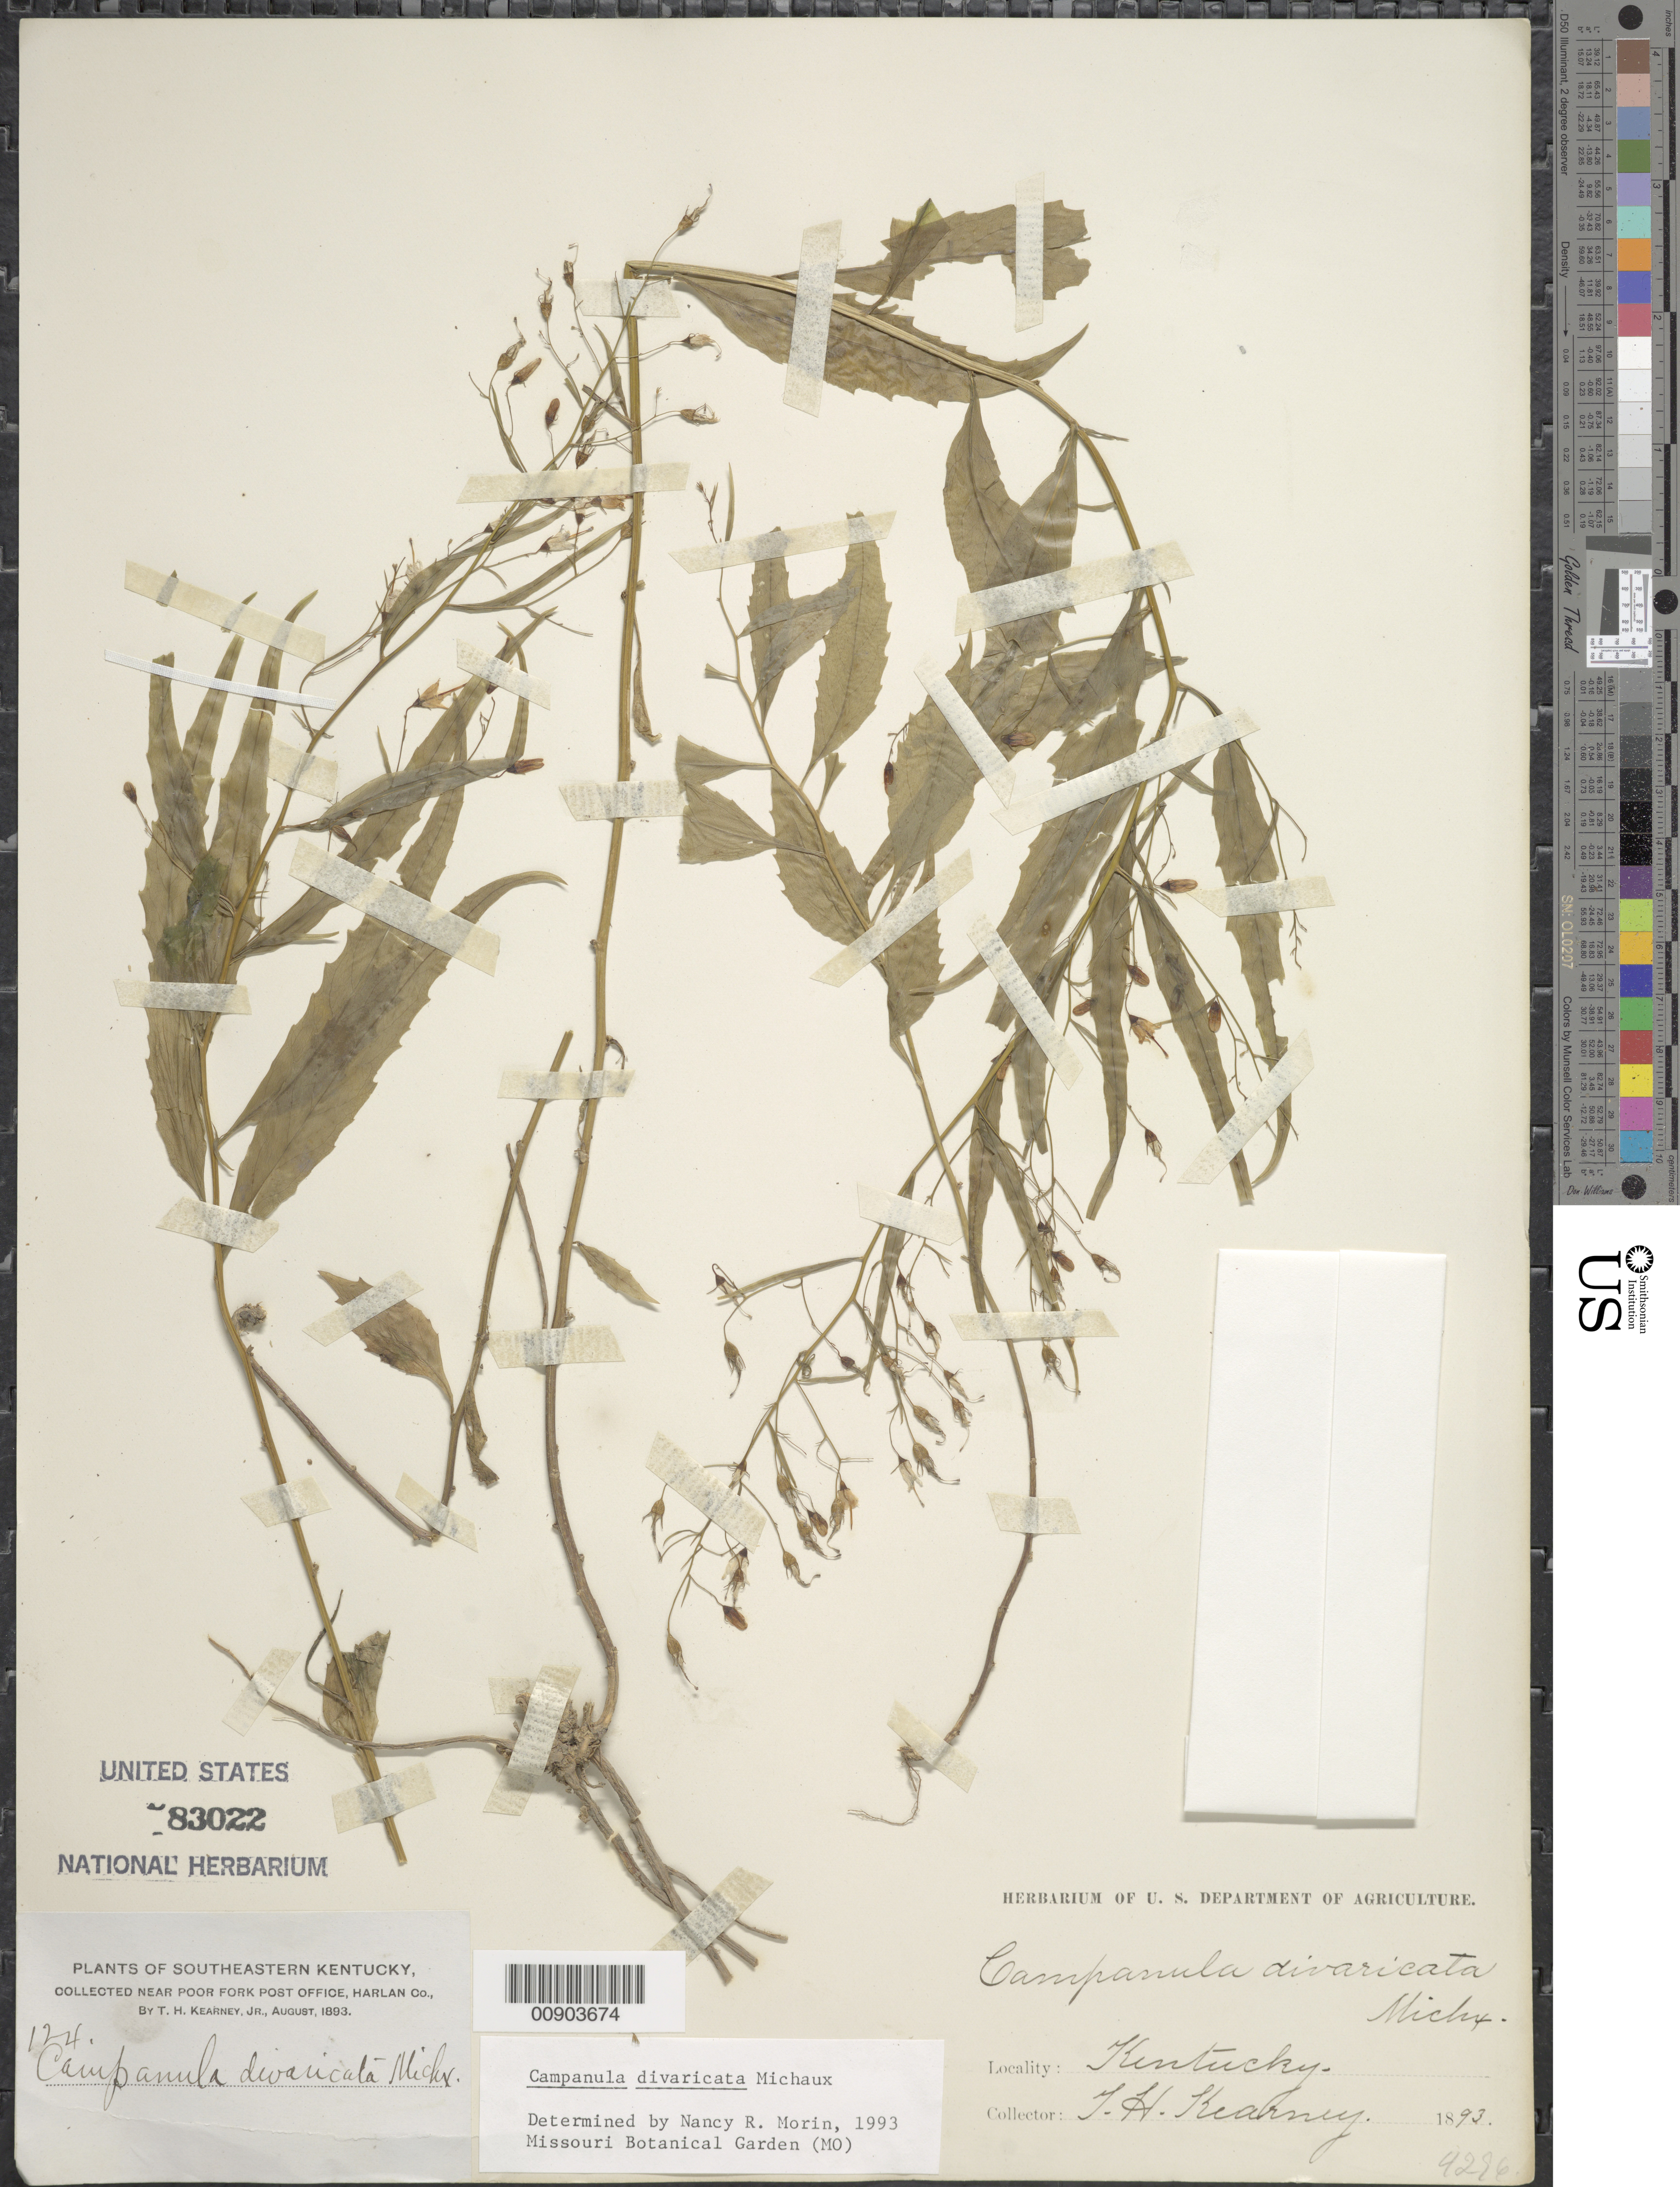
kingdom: Plantae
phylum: Tracheophyta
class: Magnoliopsida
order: Asterales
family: Campanulaceae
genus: Campanula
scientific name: Campanula divaricata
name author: Michx.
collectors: T. H. Kearney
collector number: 124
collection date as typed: Aug 1893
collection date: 1893-08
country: United States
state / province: Kentucky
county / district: Harlan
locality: Near Poor Fork Post Office.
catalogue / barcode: US 83022